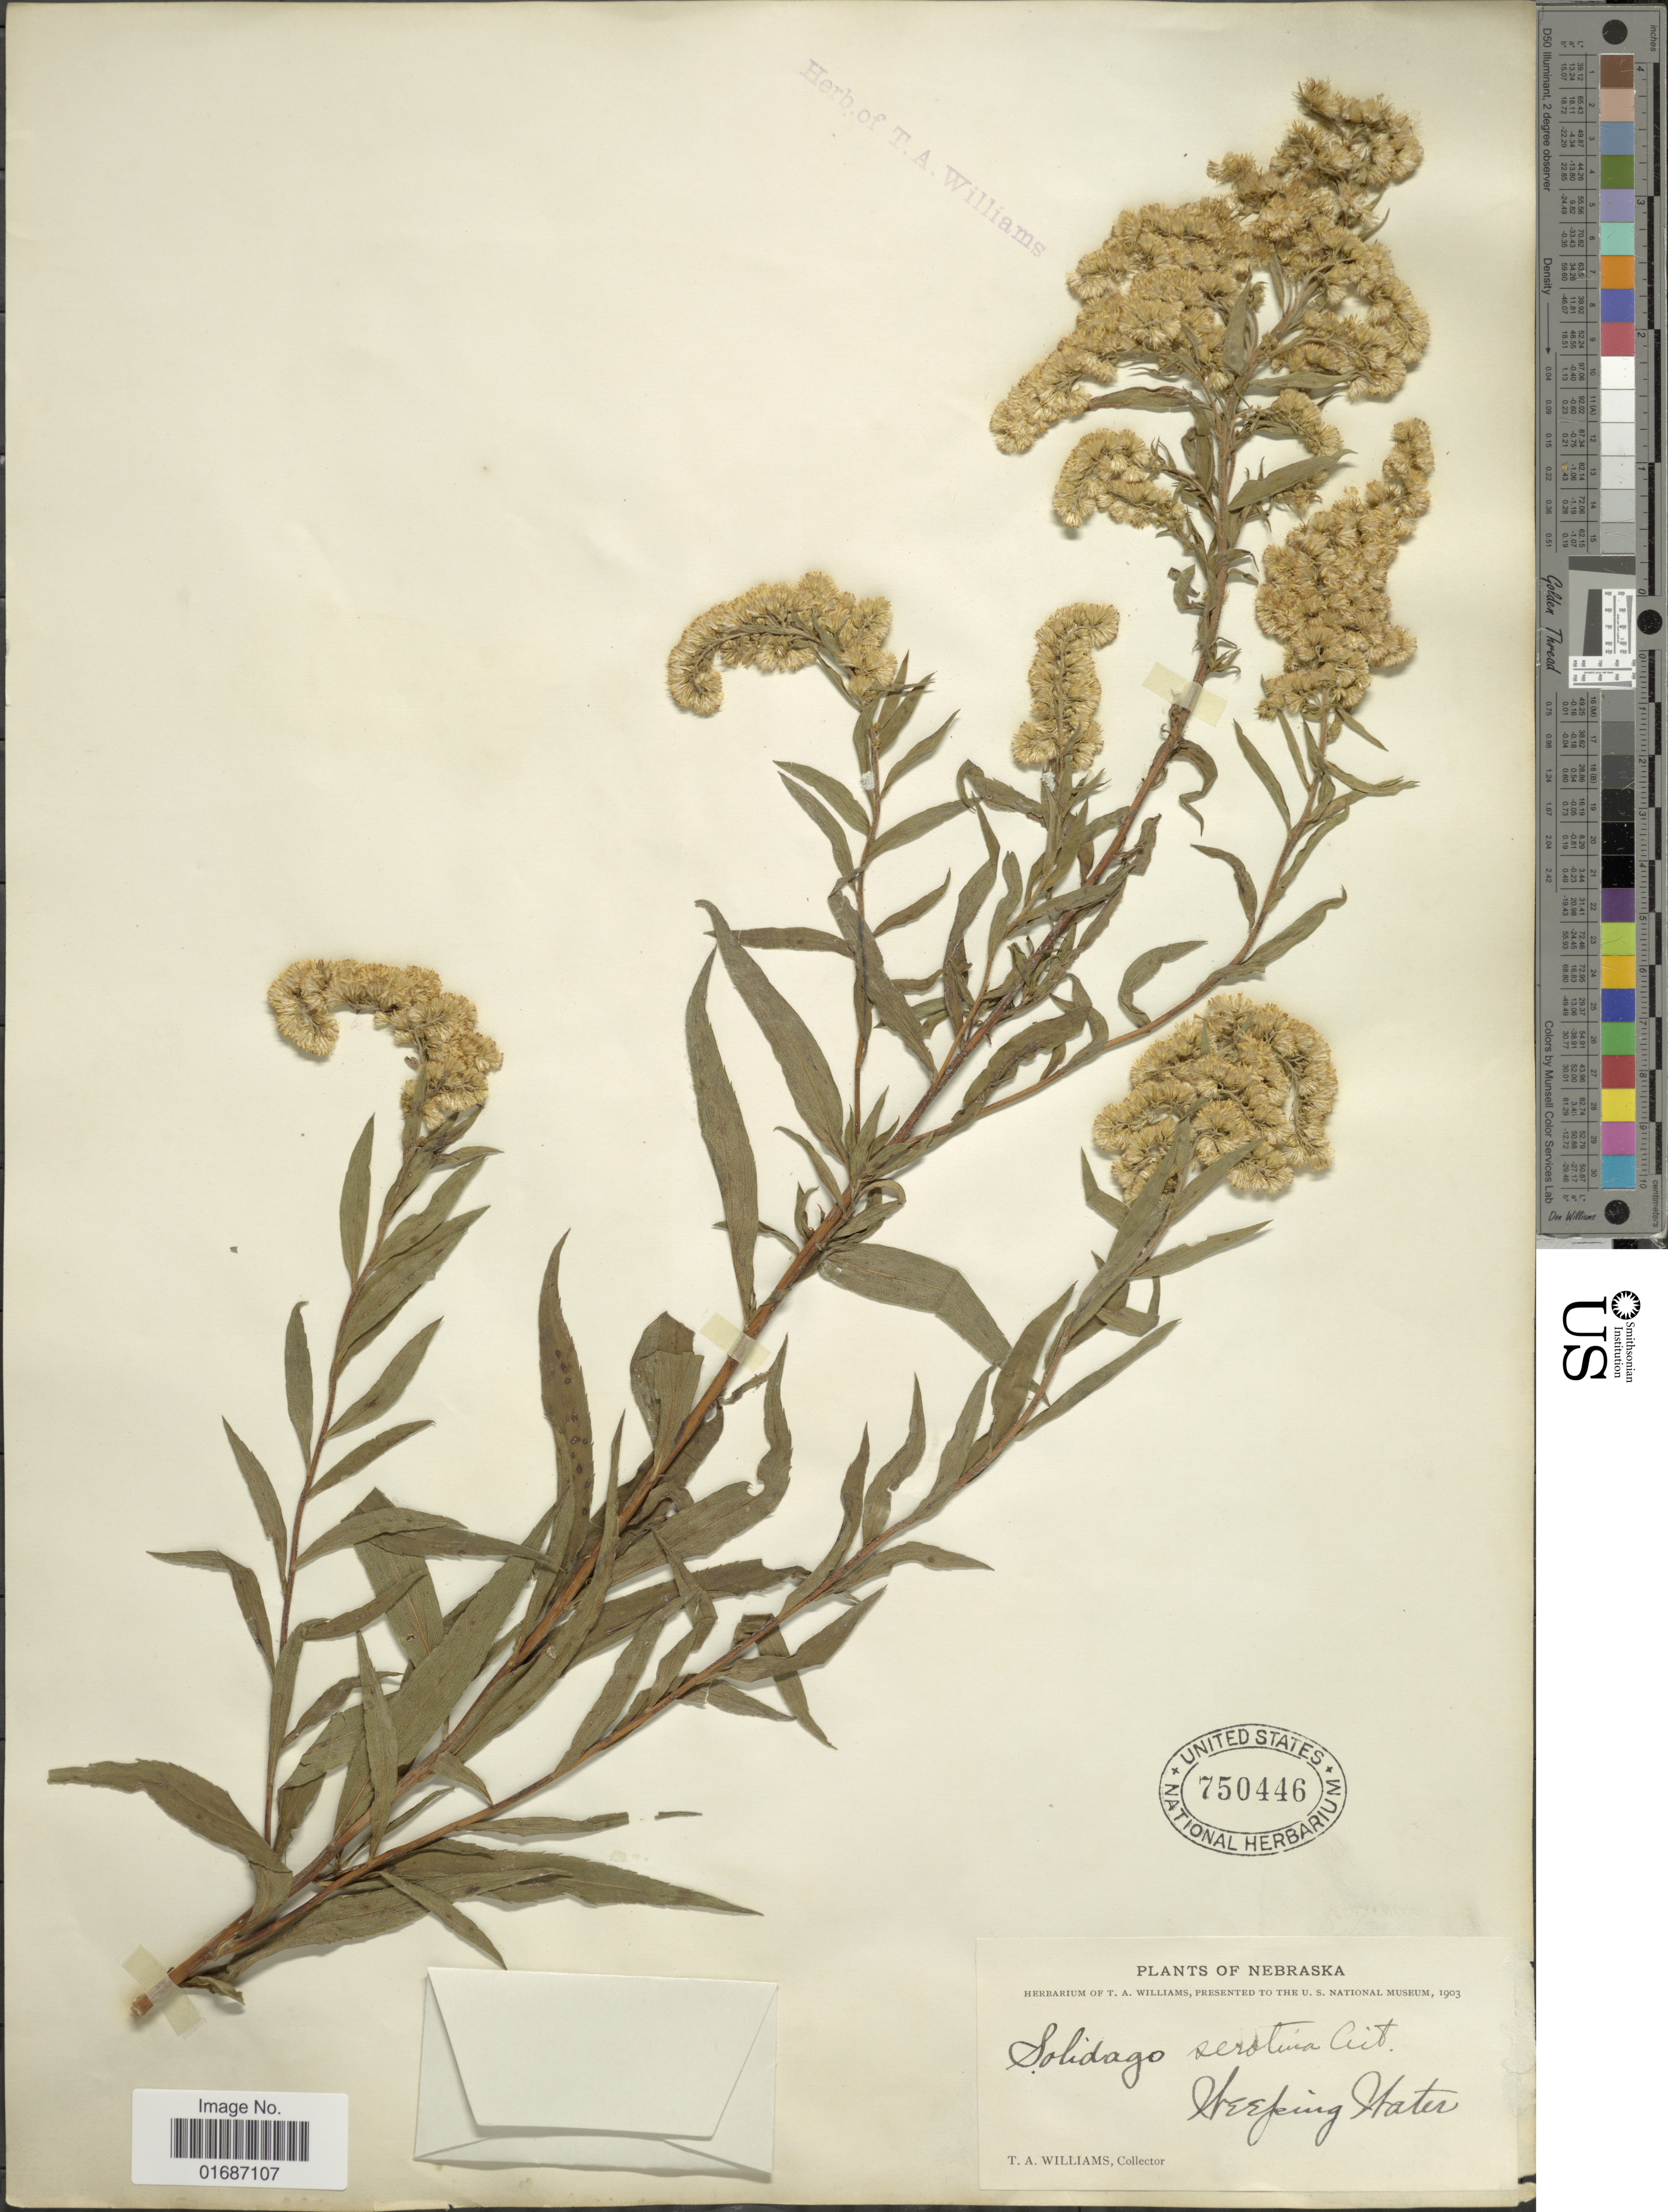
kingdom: Plantae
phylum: Tracheophyta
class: Magnoliopsida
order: Asterales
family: Asteraceae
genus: Solidago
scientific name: Solidago gigantea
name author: Aiton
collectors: T. A. Williams (herbarium)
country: United States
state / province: Nebraska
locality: Weeping Water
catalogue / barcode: US 750446